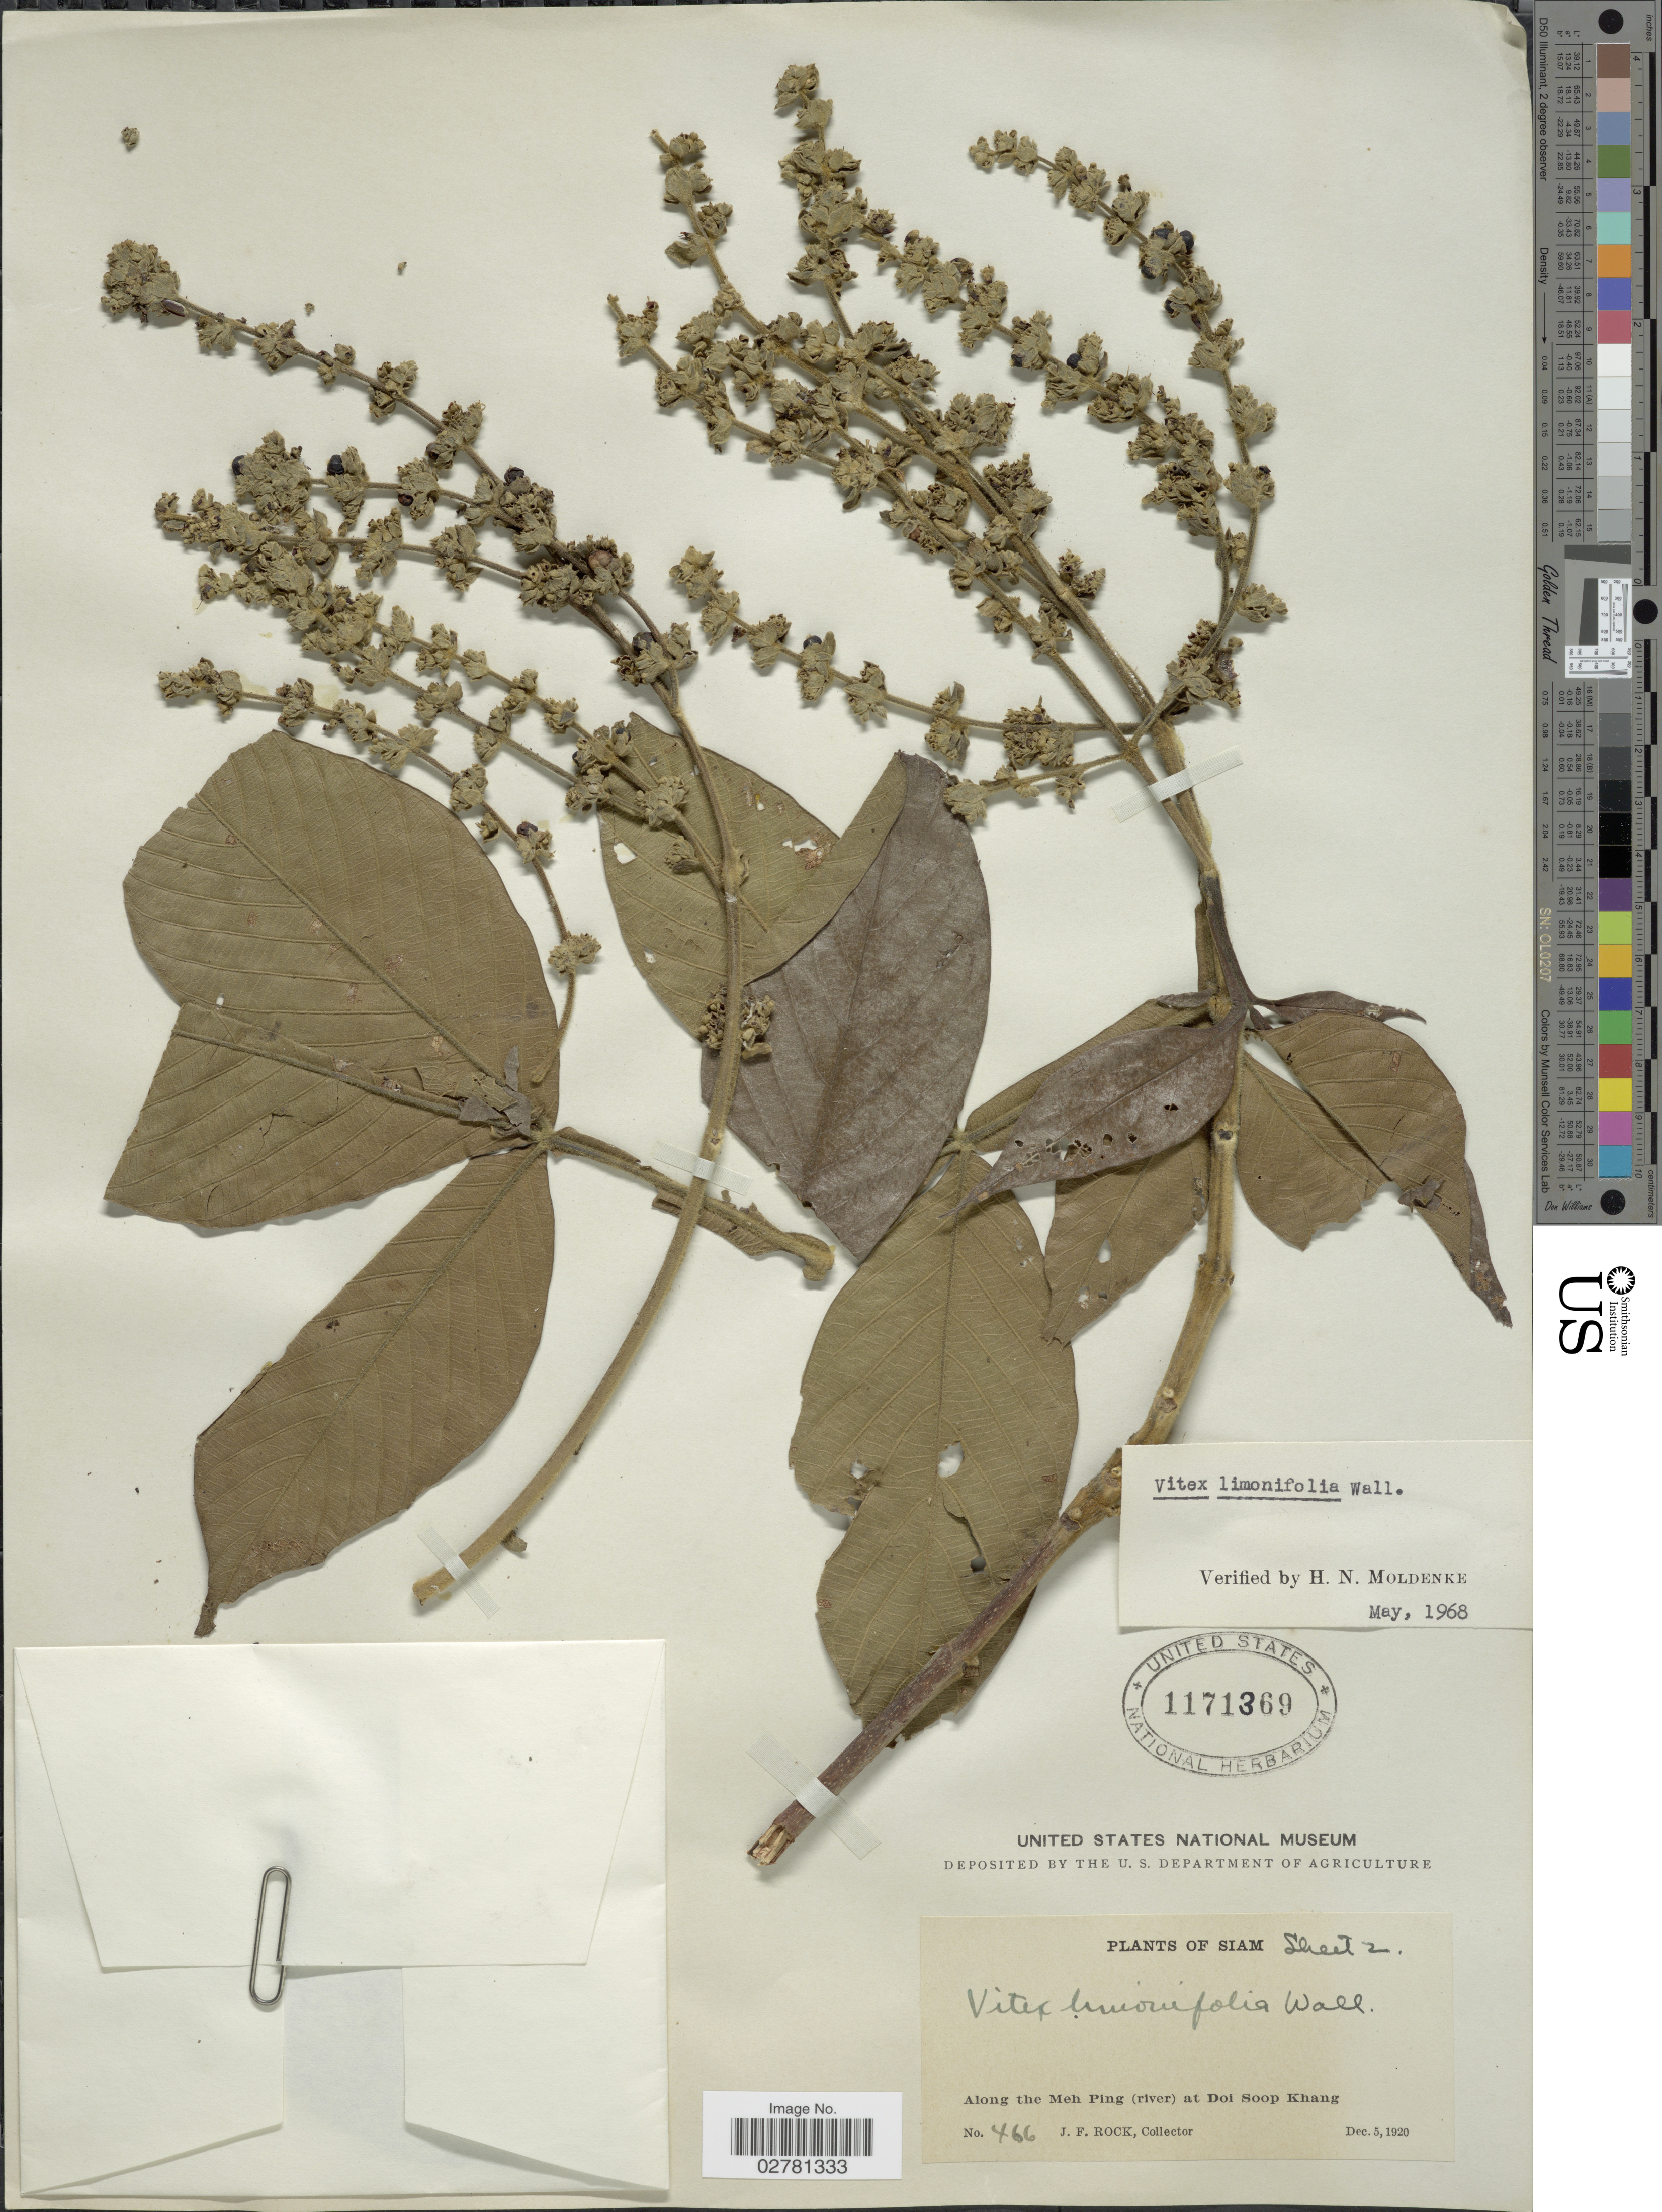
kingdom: Plantae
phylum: Tracheophyta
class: Magnoliopsida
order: Lamiales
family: Lamiaceae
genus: Vitex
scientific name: Vitex limonifolia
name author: Wall.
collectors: J. Rock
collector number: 466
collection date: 1920-12-05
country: Thailand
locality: Siam. Along the Meh Ping (river) at Doi Soop Khang.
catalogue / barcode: US 1171369